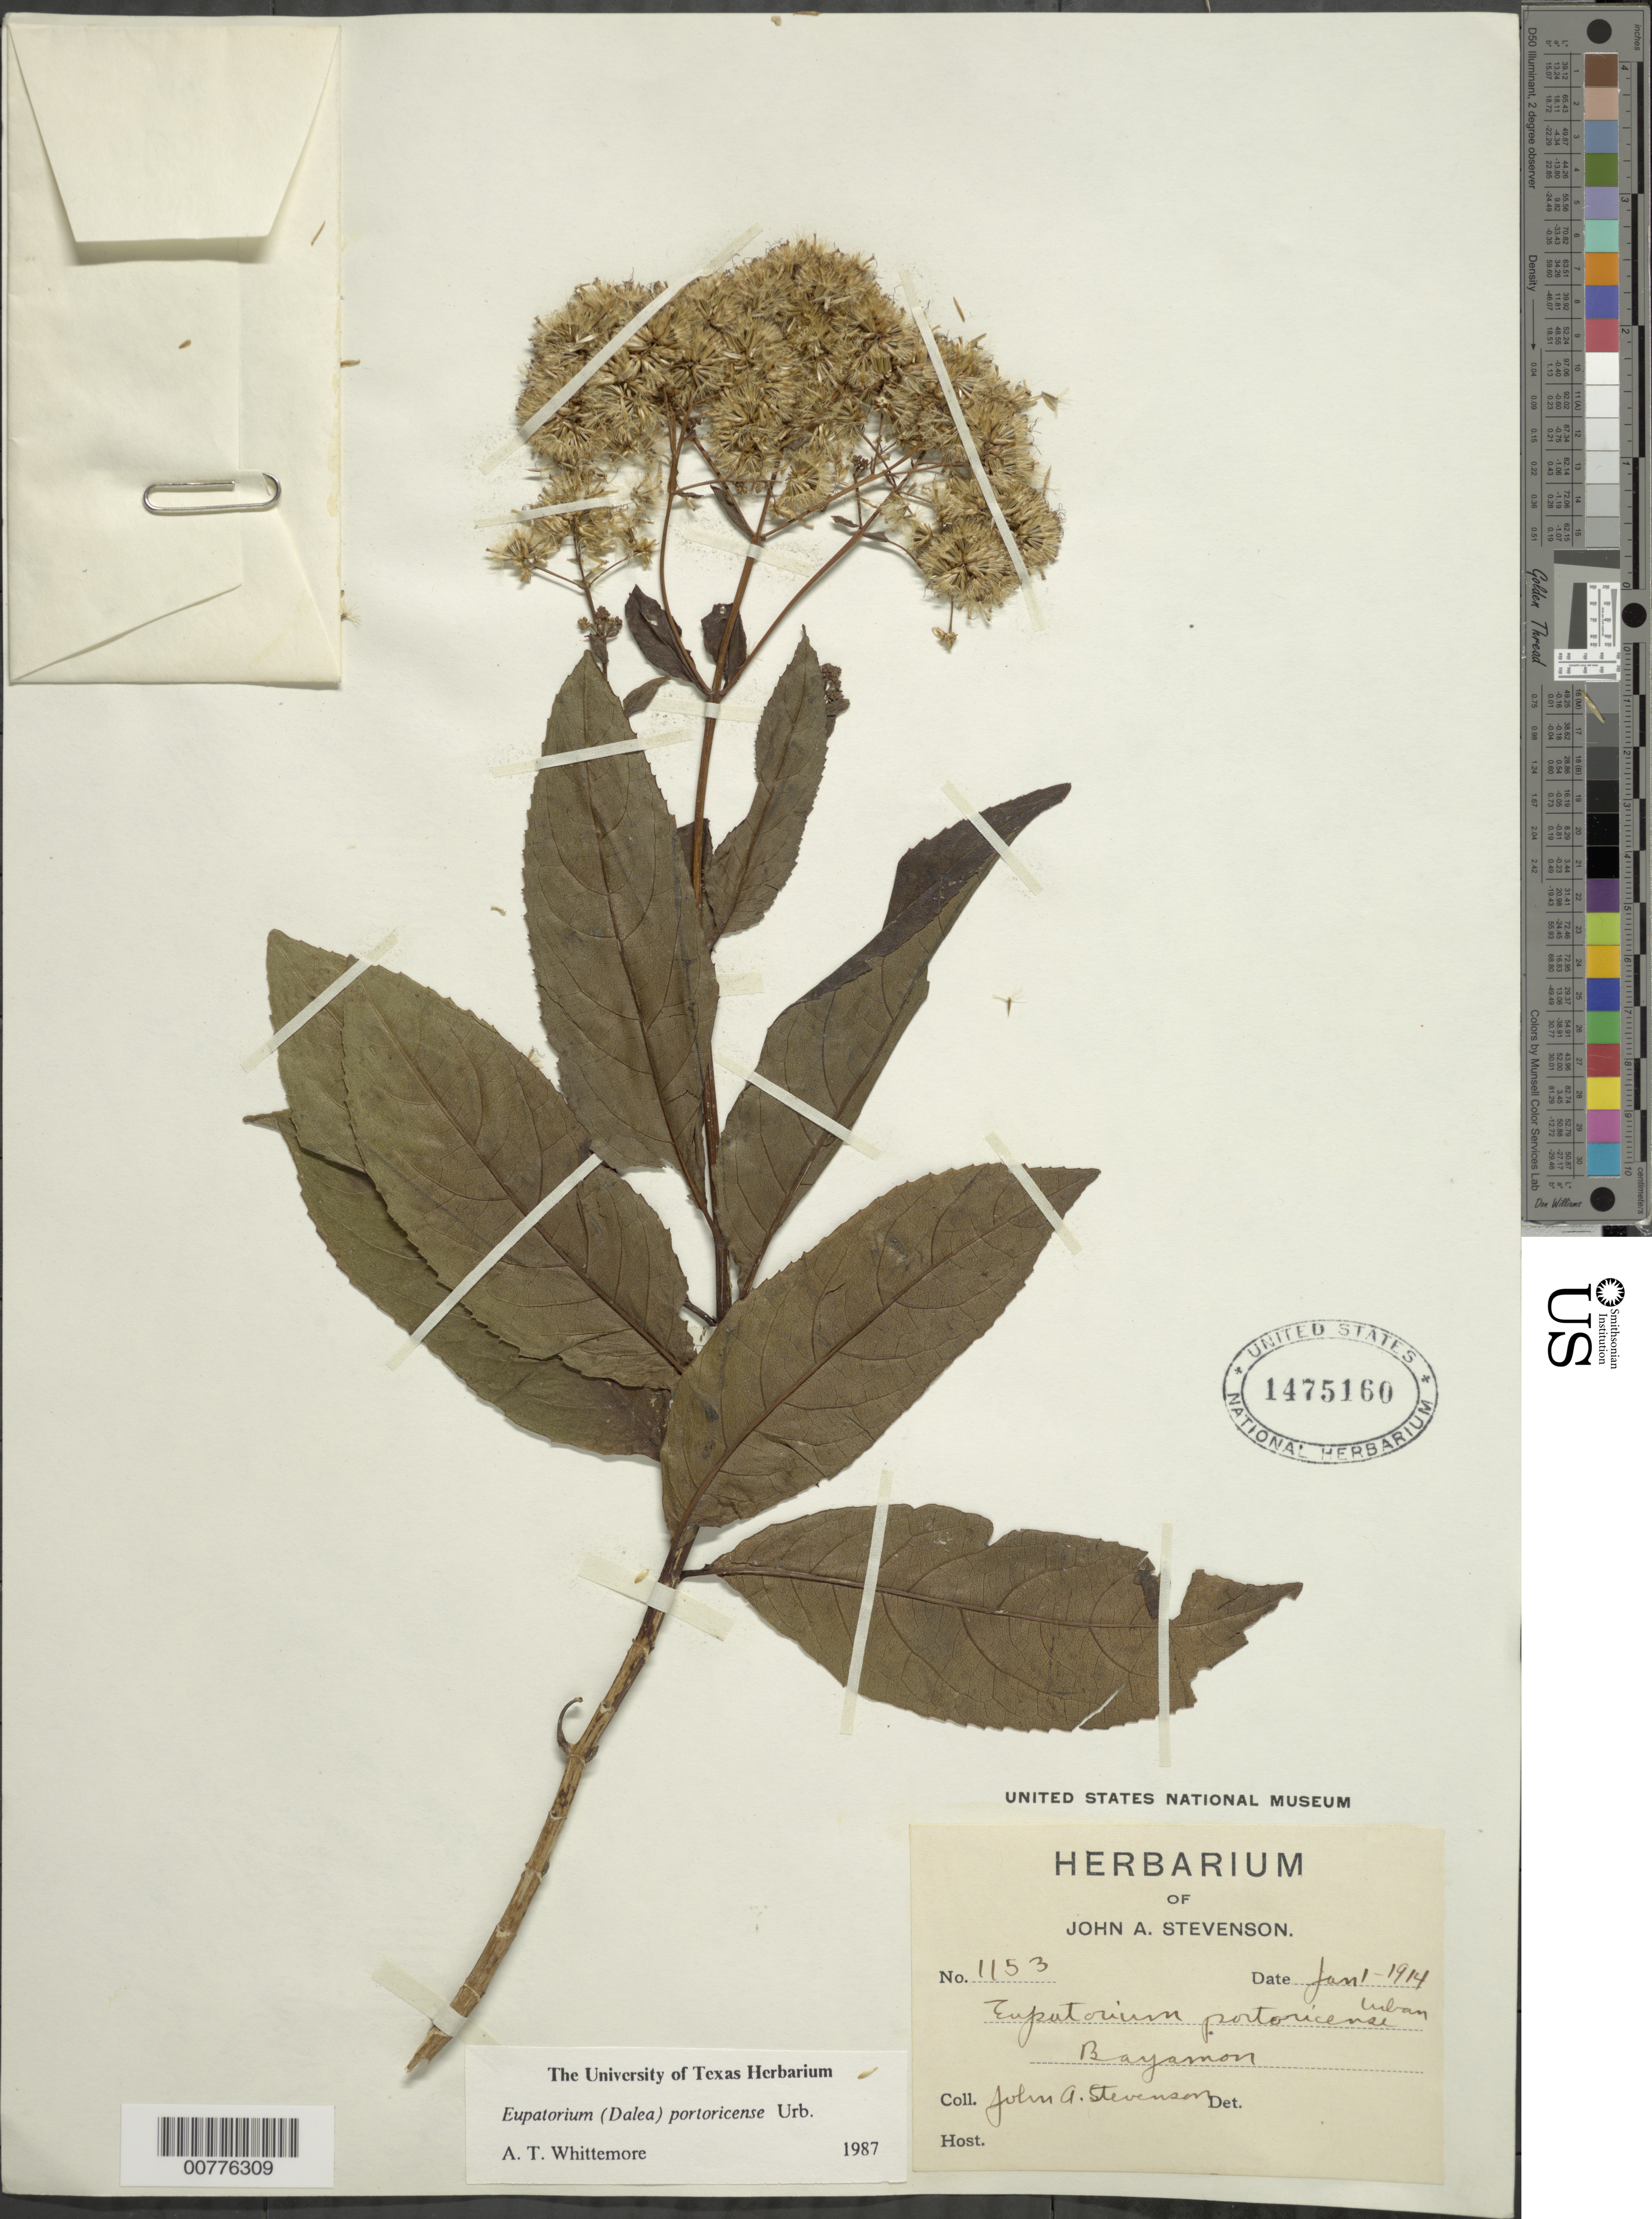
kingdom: Plantae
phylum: Tracheophyta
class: Magnoliopsida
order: Asterales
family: Asteraceae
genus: Critonia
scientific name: Critonia portoricensis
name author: (Urb.) Britton & P. Wilson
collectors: J. Stevenson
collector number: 1153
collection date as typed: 01 Jan 1914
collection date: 1914-01-01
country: Puerto Rico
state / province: Bayamón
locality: Bayamon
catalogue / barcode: US 1475160